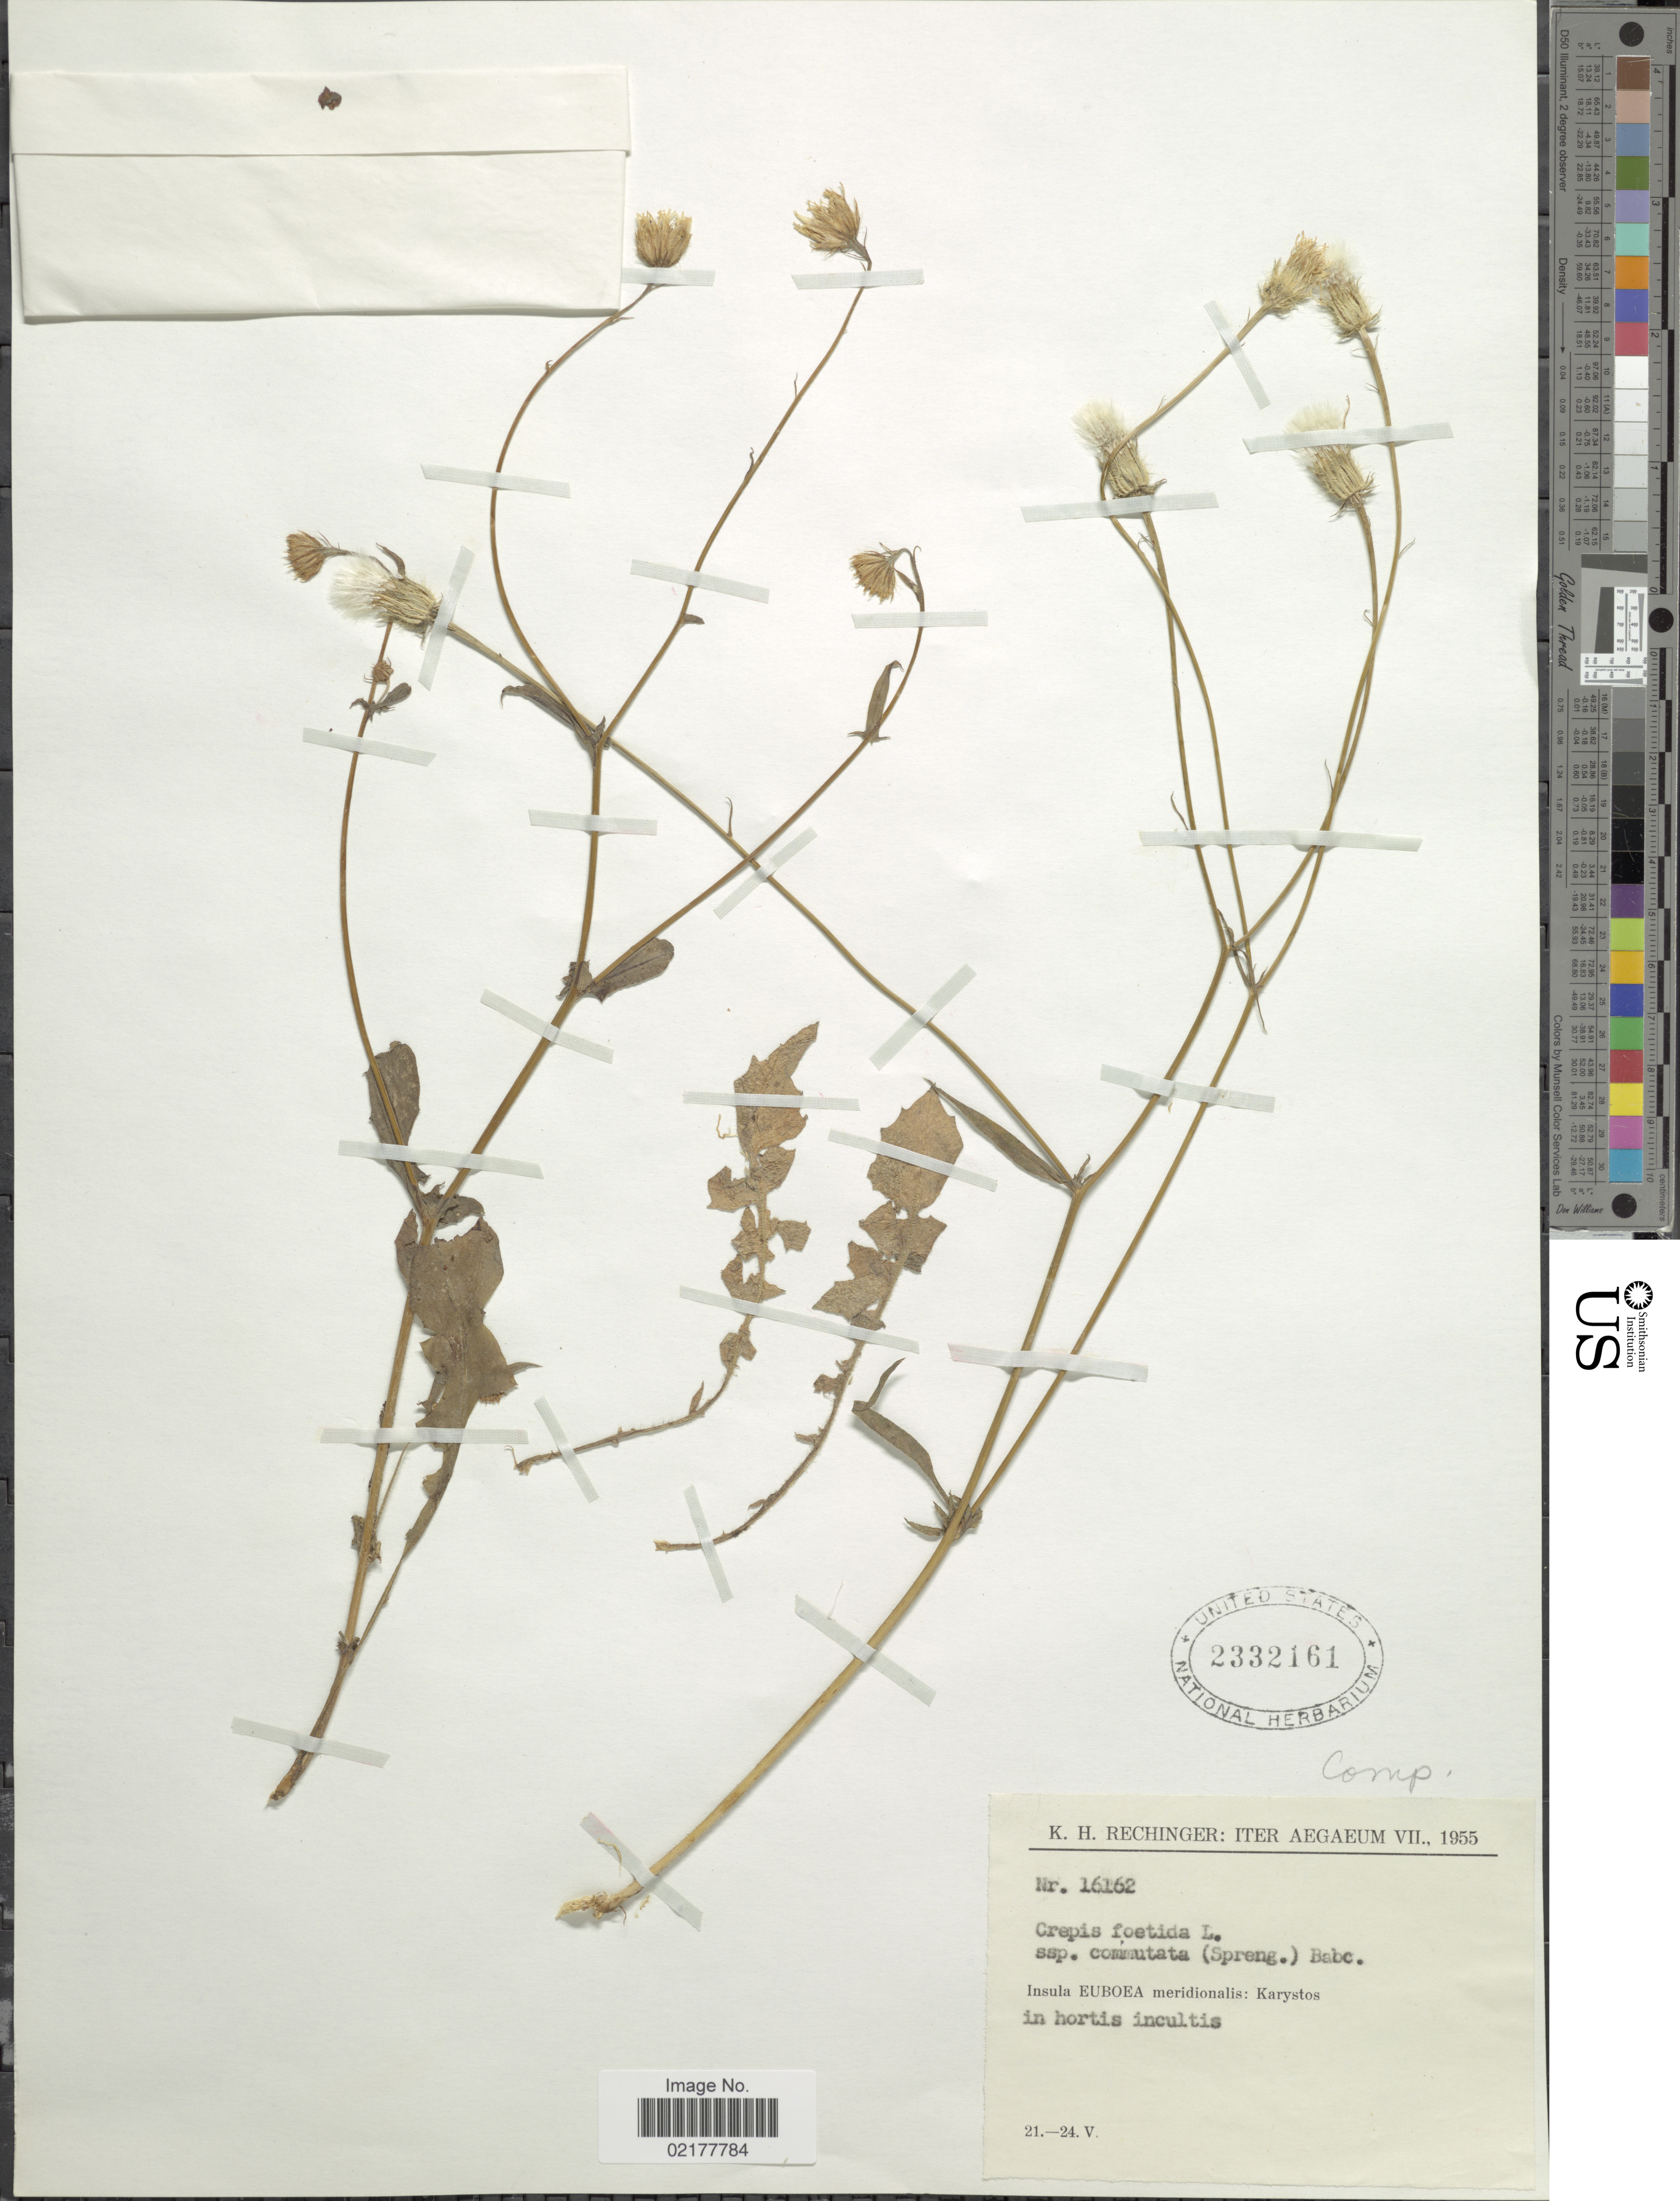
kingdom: Plantae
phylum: Tracheophyta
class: Magnoliopsida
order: Asterales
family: Asteraceae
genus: Crepis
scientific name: Crepis foetida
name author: L.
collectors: K. H. Rechinger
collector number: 16162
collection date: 1955-05-21/1955-05-24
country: Greece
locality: Aegaeum. Insula Euboea meridionalis: Karystos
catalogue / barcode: US 2332161